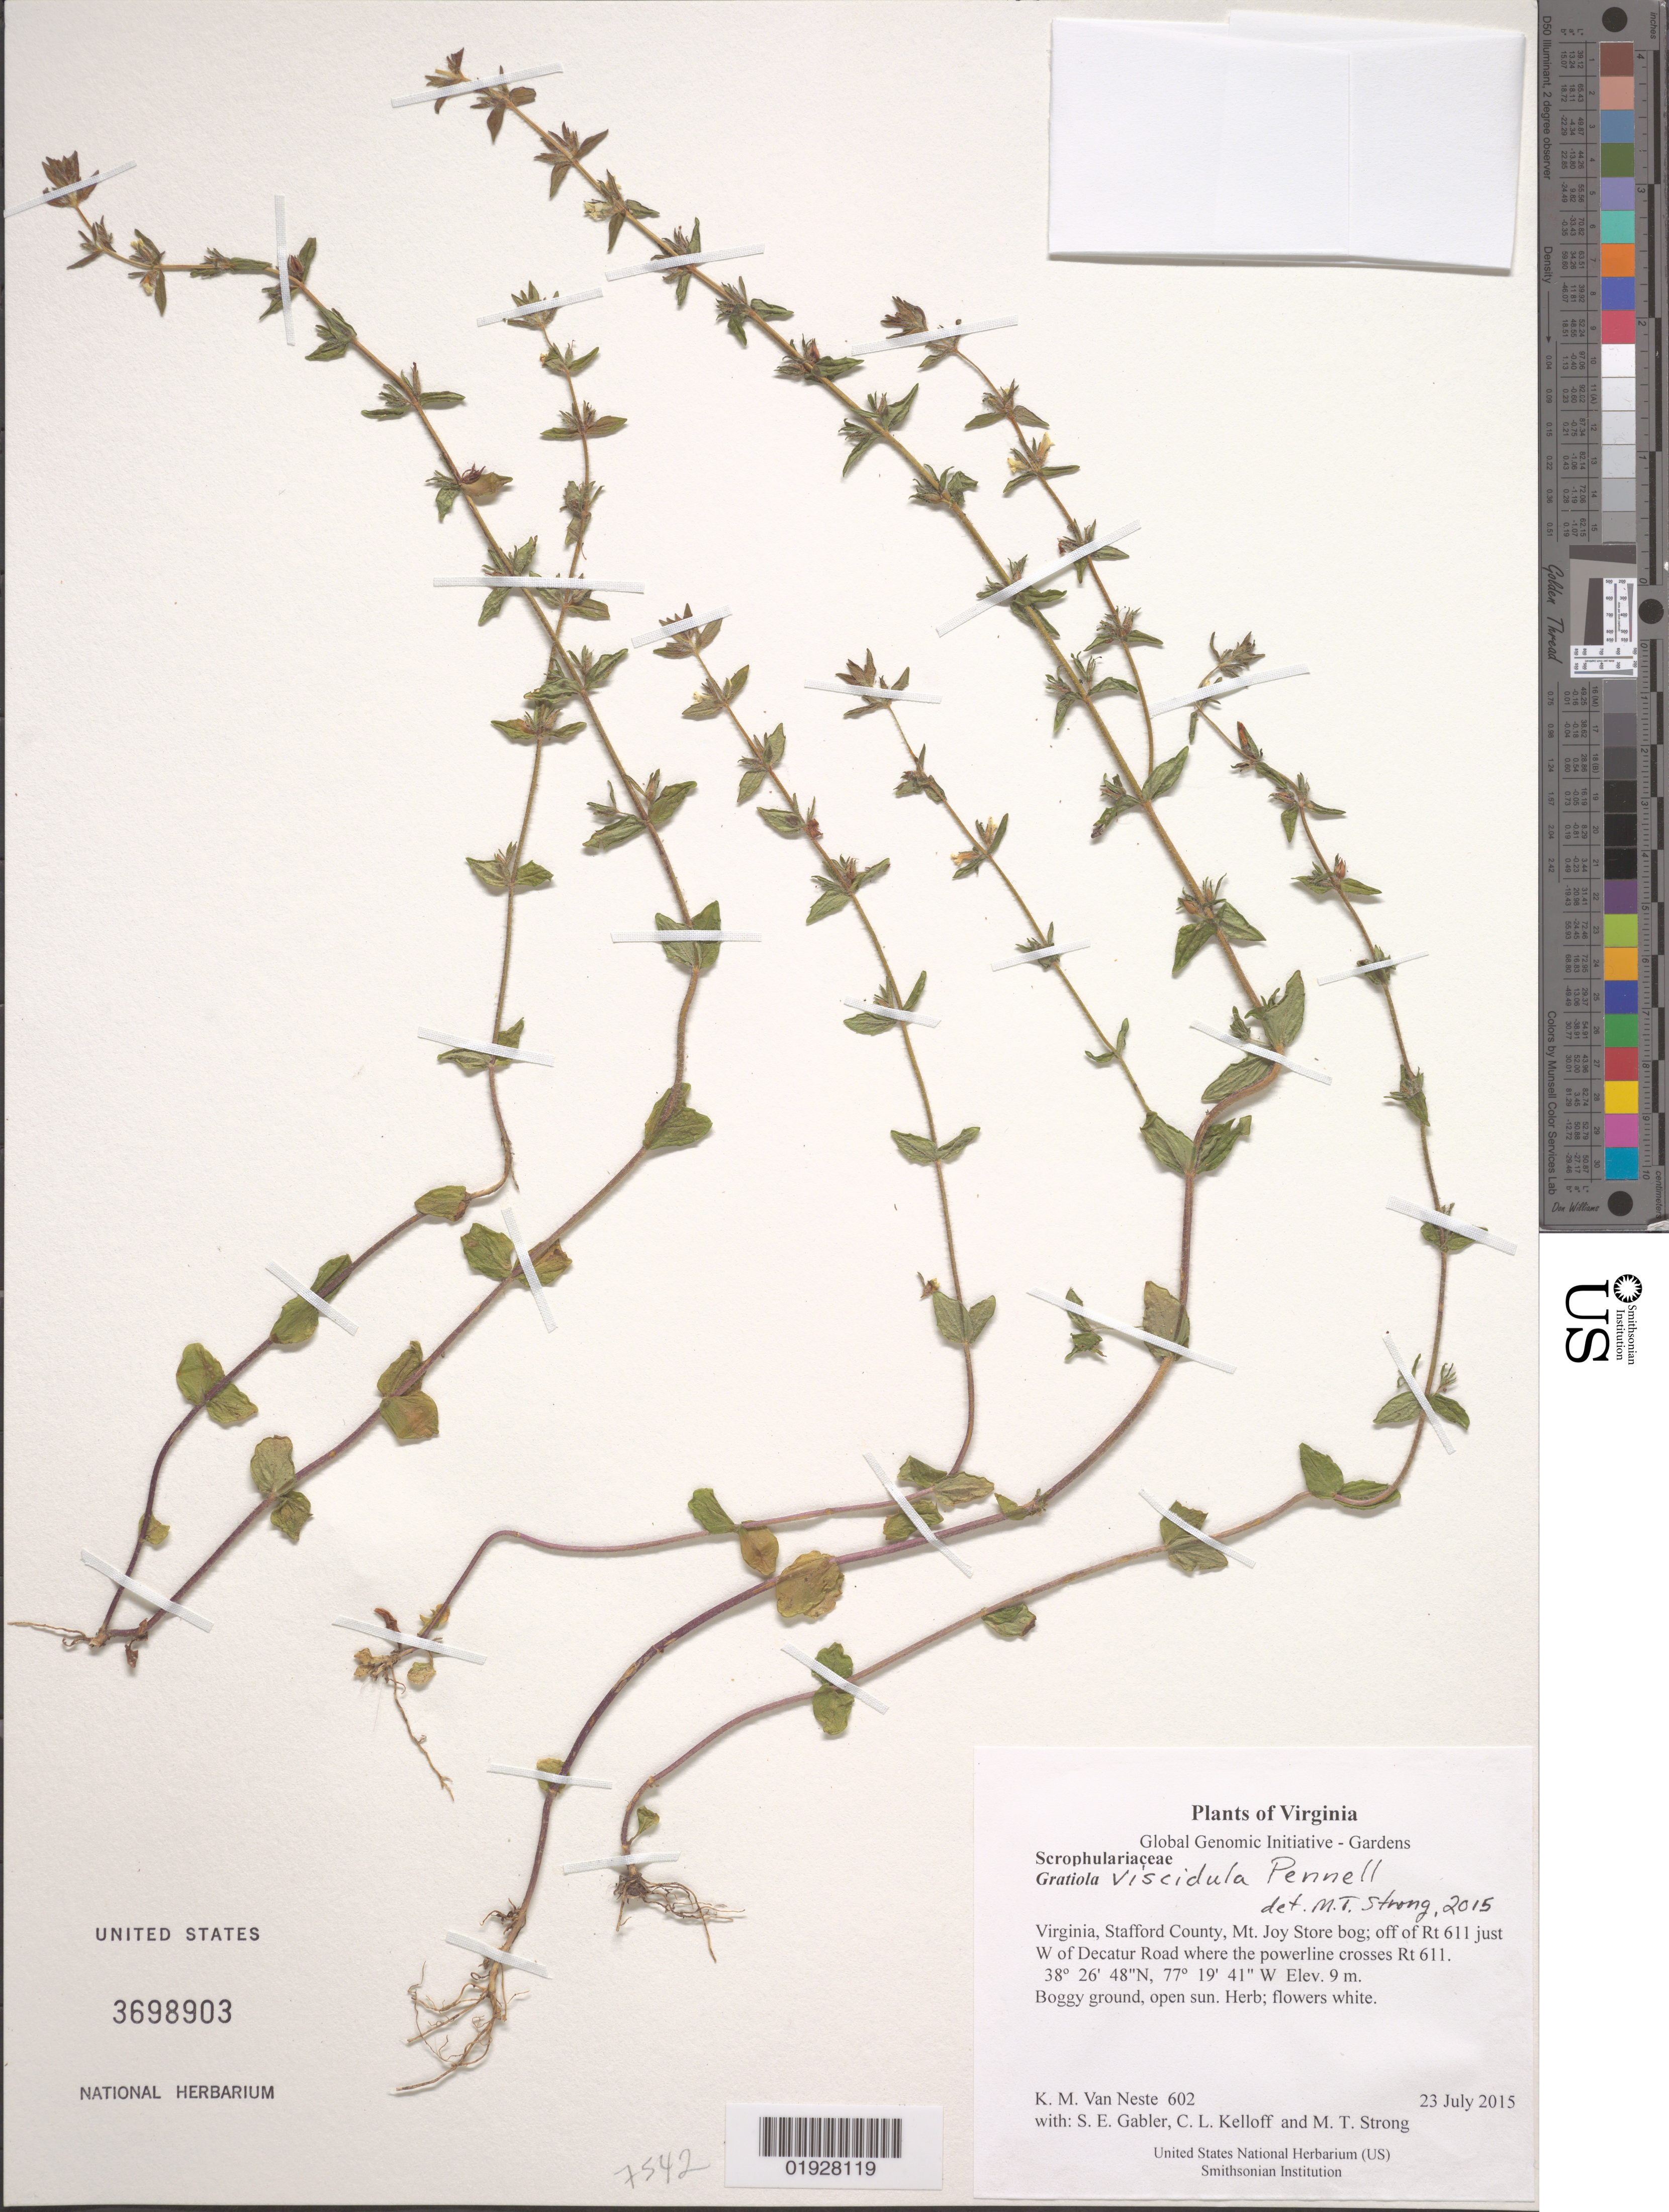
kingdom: Plantae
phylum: Tracheophyta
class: Magnoliopsida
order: Lamiales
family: Plantaginaceae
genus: Gratiola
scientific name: Gratiola viscidula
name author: Pennell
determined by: Strong, M. T., (US), Smithsonian Institution - National Museum of Natural History (UNITED STATES)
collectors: K. M. Van Neste, S. E. Gabler, C. L. Kelloff & M. T. Strong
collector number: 602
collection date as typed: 23 July 2015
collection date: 2015-07-23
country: United States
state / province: Virginia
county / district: Stafford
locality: Mt. Joy Store bog; off of Rt 611 just W of Decatur Road where the powerline crosses Rt 611.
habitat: Boggy ground, open sun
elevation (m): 9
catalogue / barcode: US 3698903